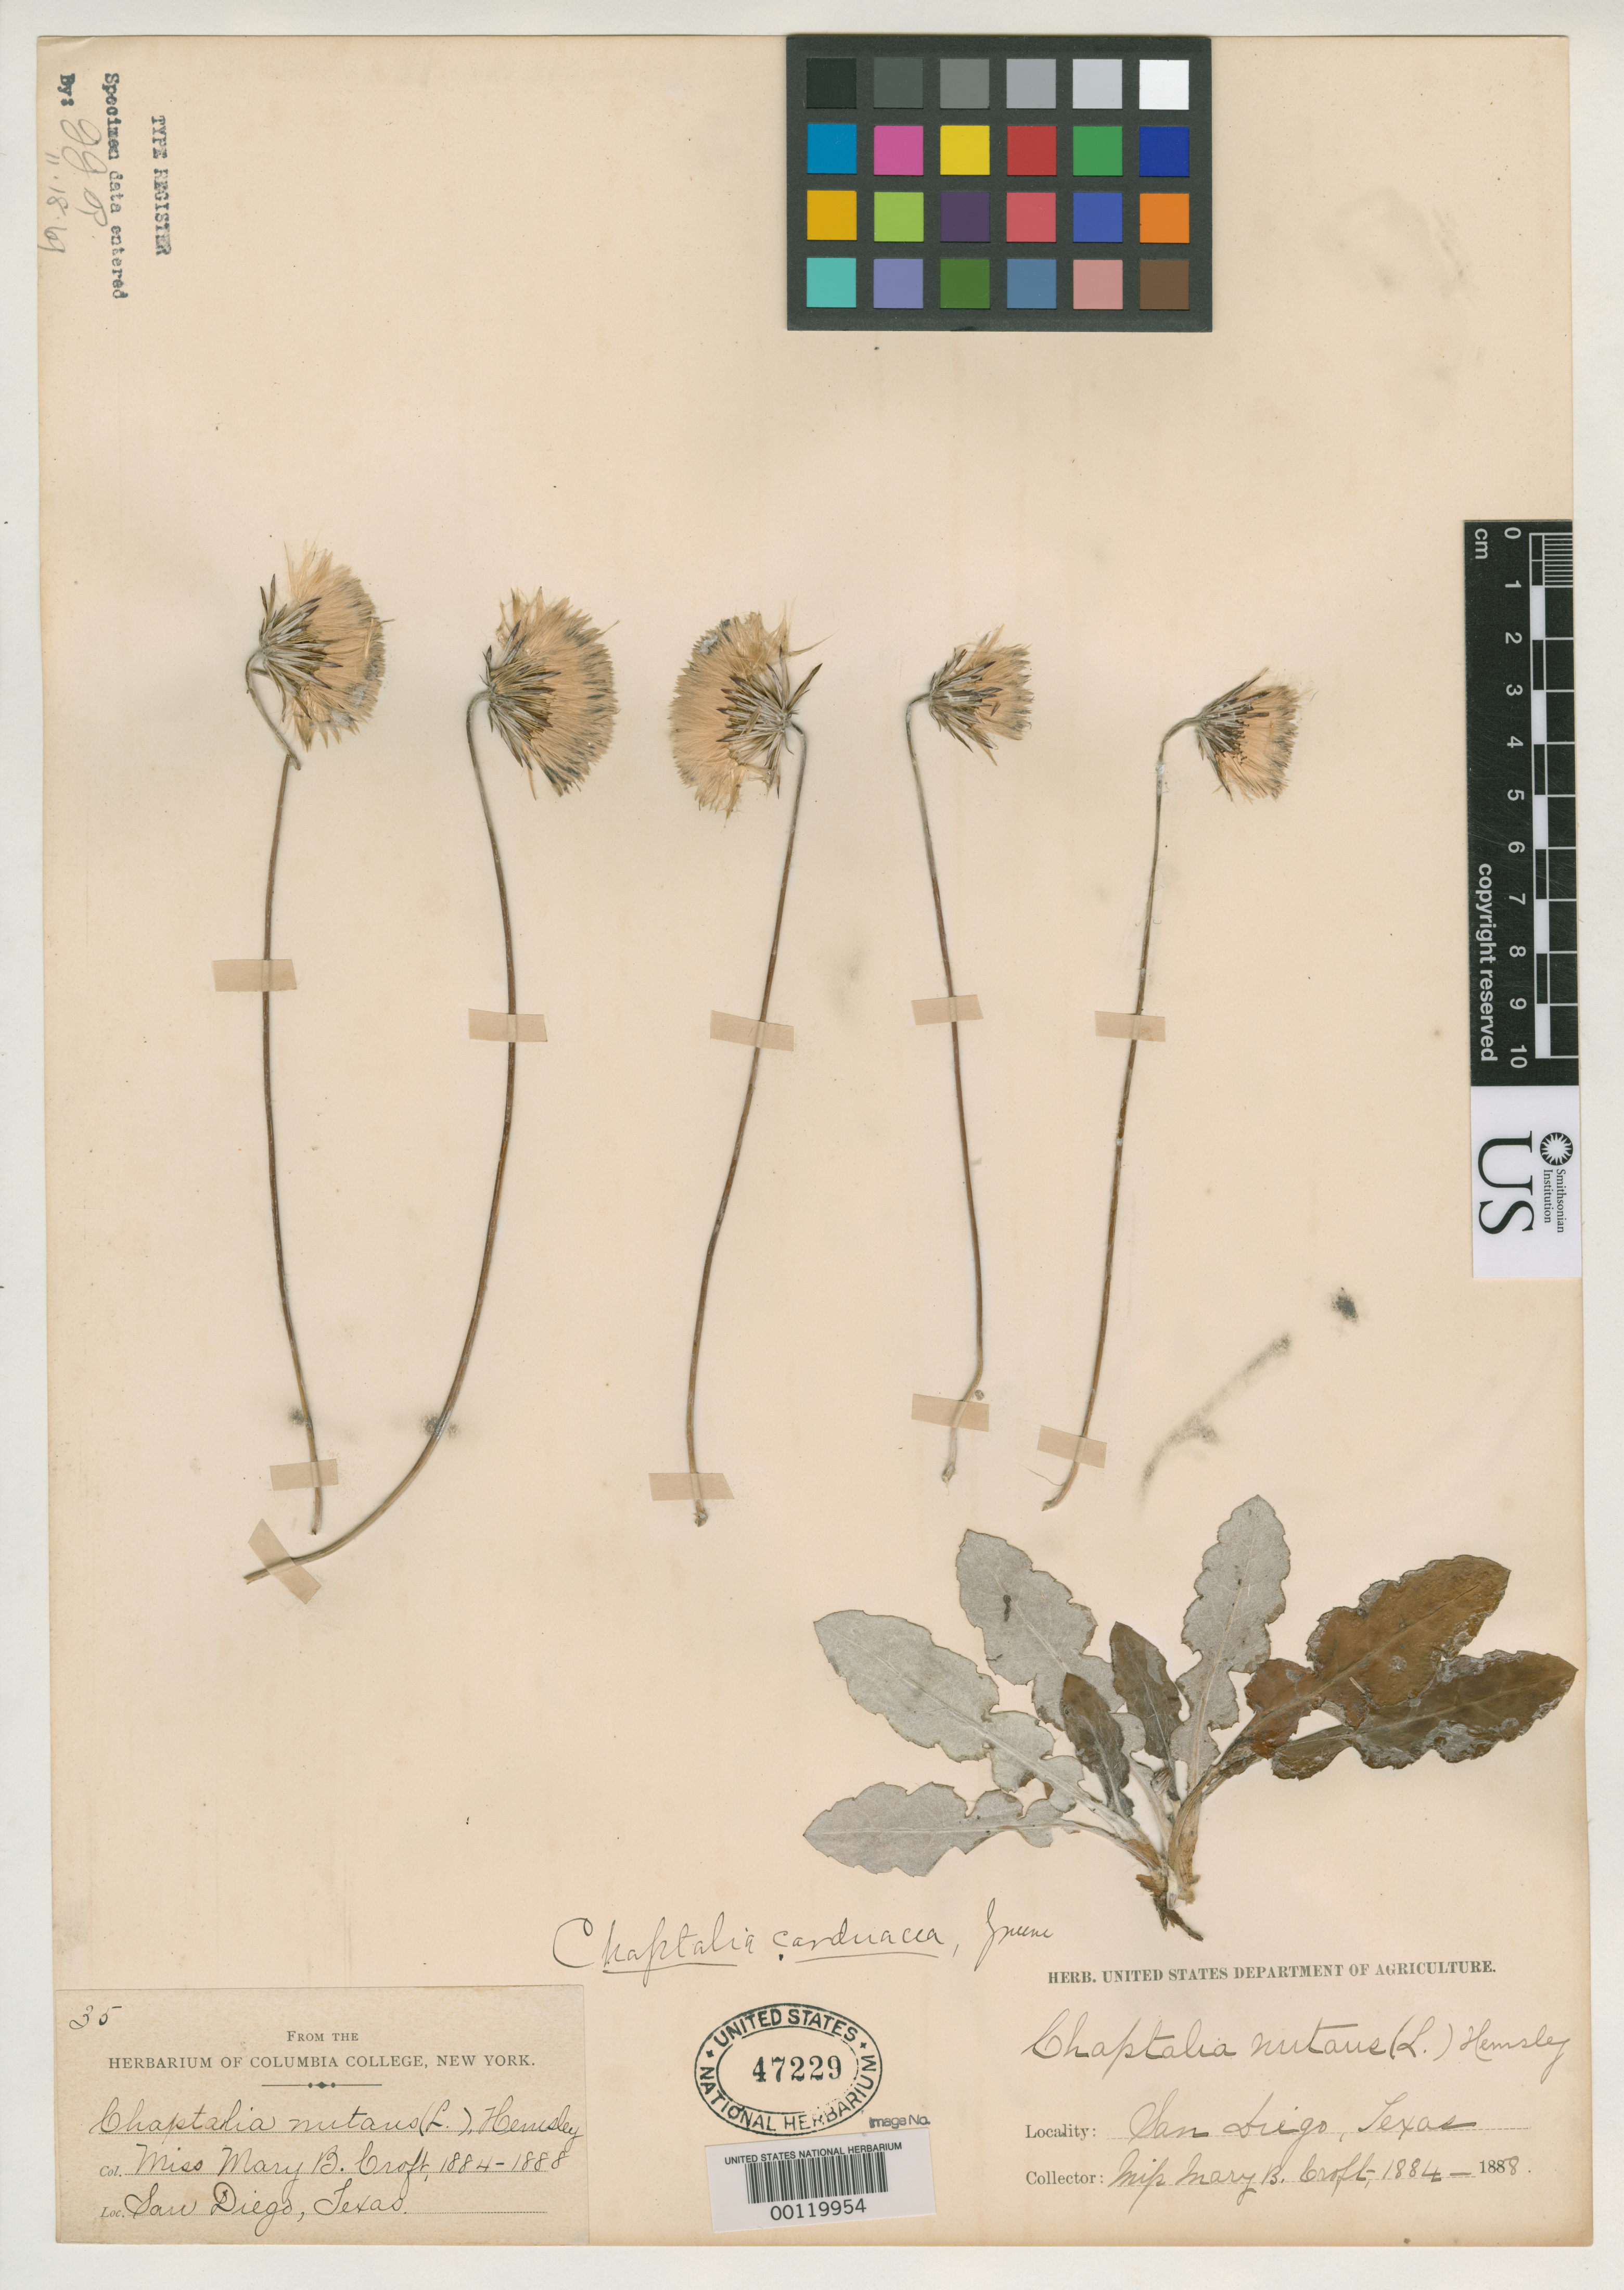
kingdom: Plantae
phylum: Tracheophyta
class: Magnoliopsida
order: Asterales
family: Asteraceae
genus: Chaptalia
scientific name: Chaptalia carduacea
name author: Greene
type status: Holotype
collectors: M. Croft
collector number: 35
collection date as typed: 1884 to -- --- 1888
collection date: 1884/1888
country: United States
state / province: Texas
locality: San Diego.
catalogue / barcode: US 47229